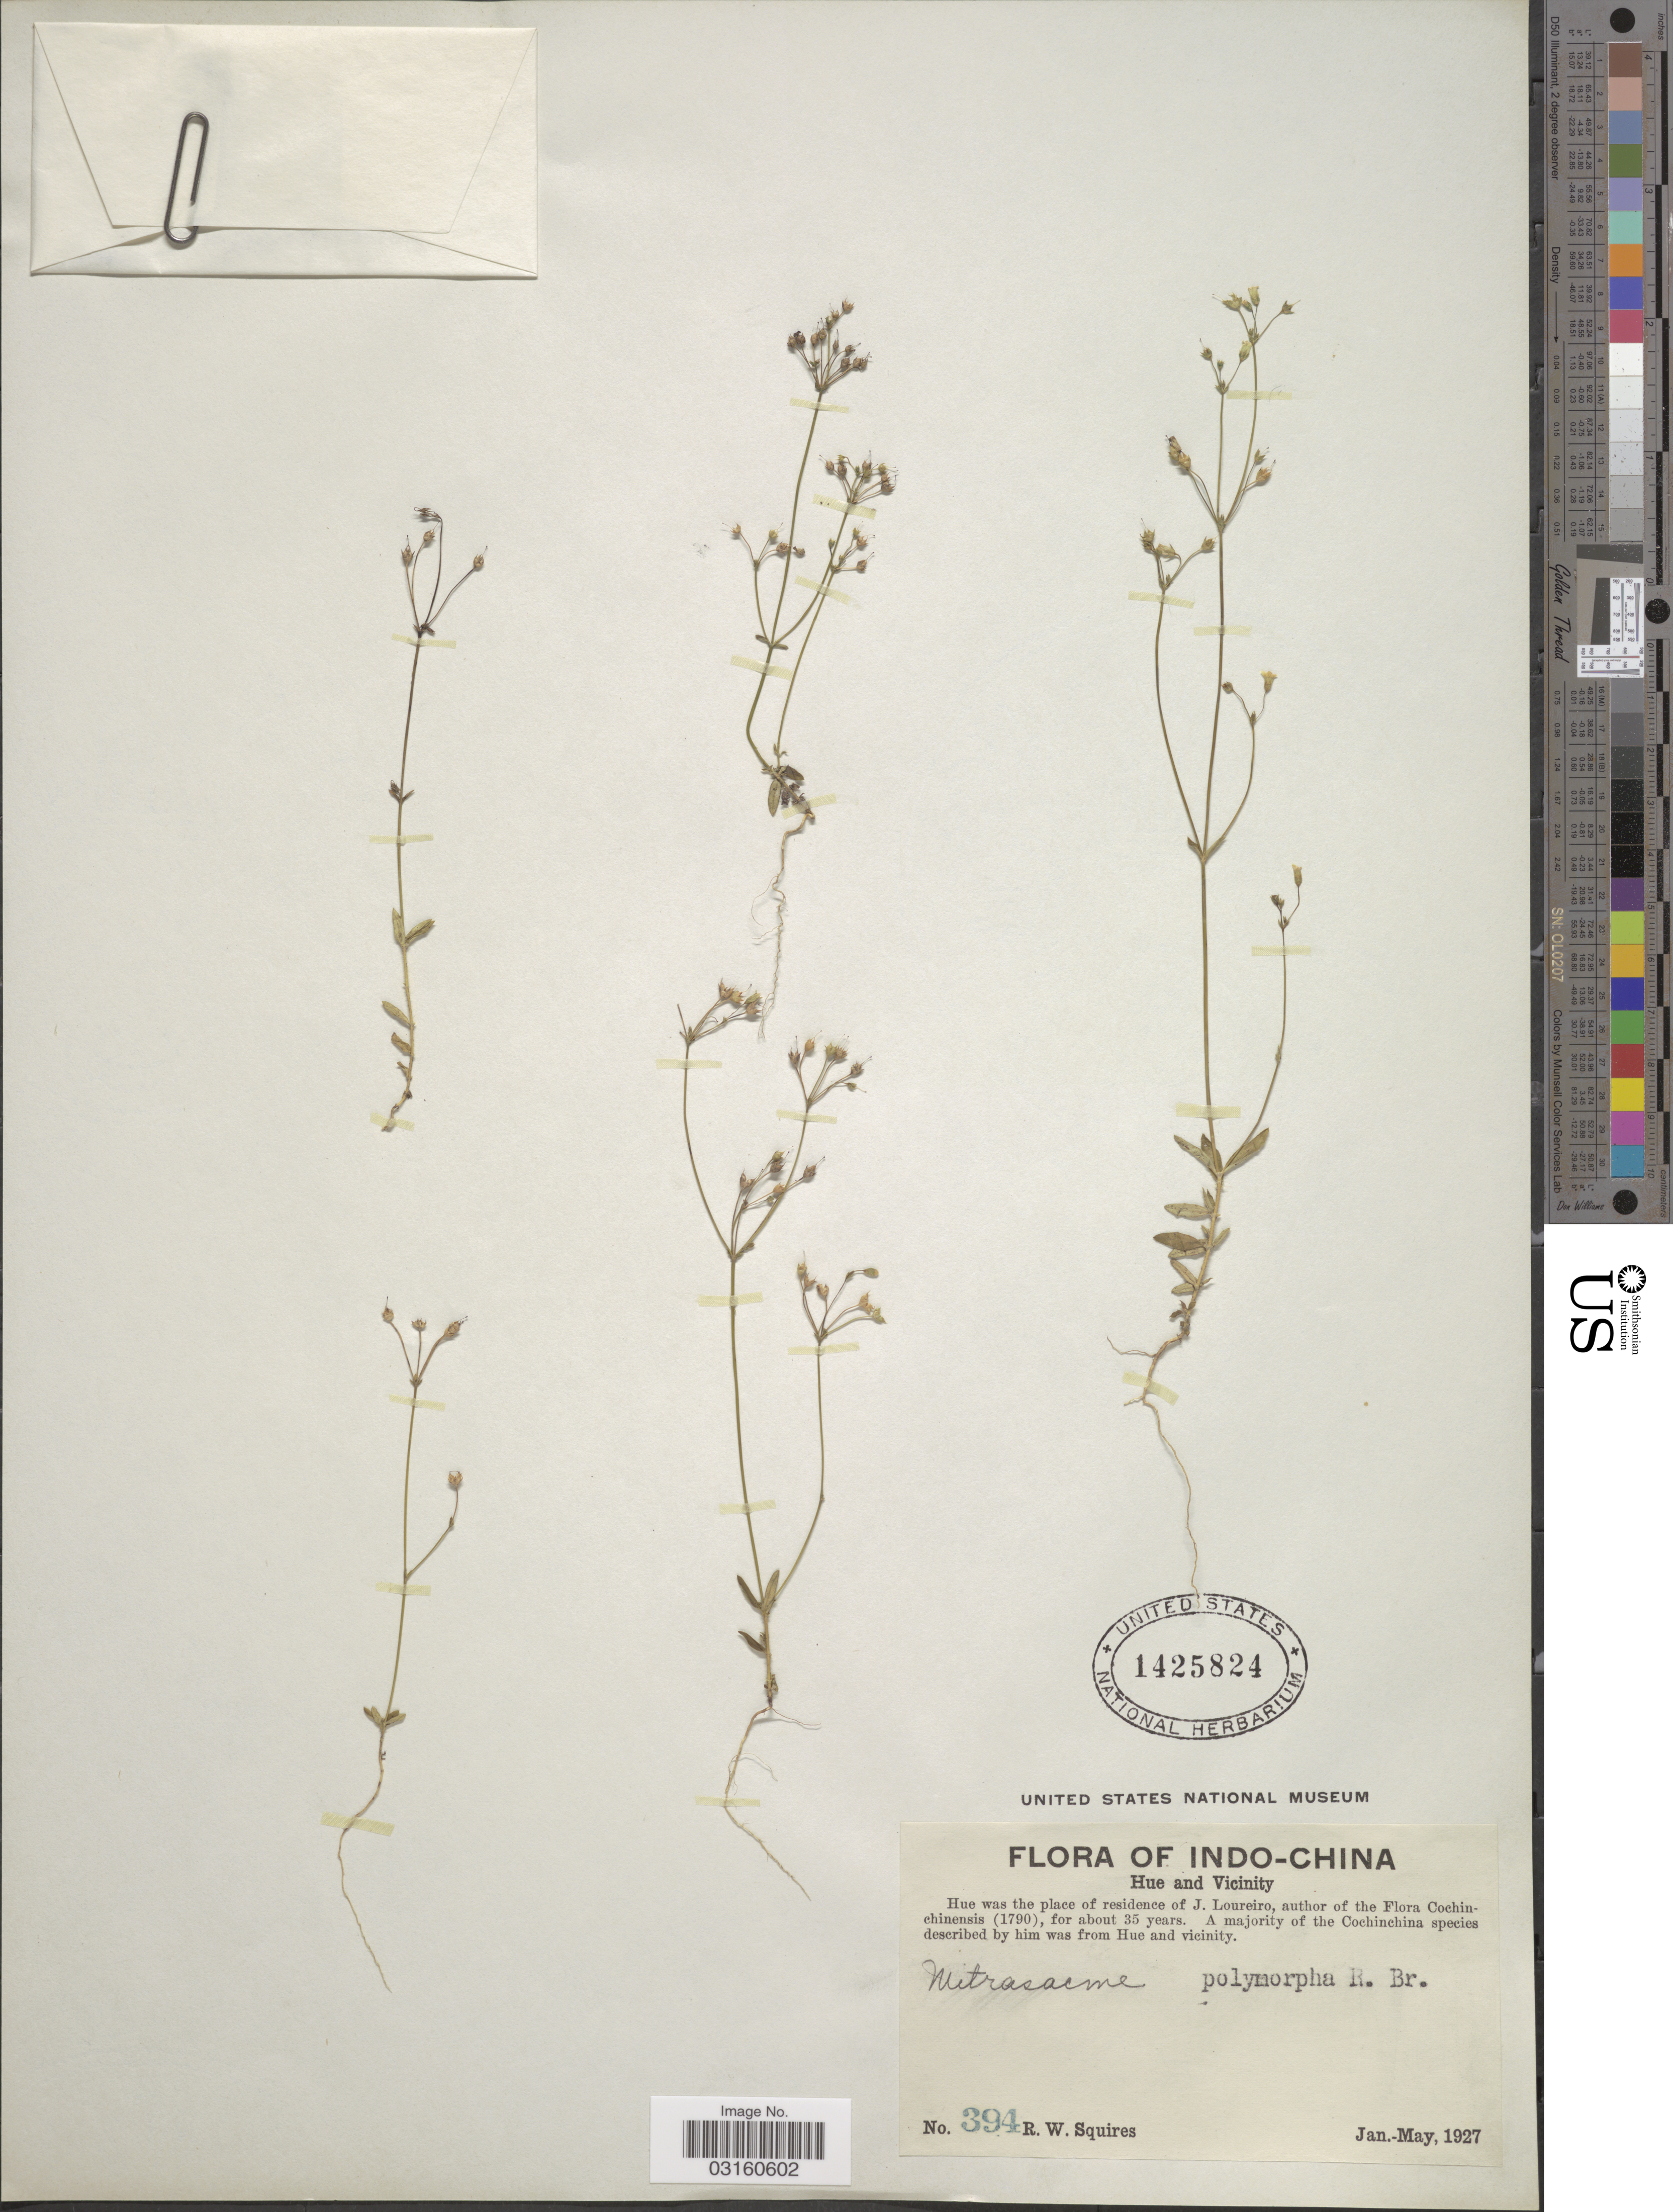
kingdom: Plantae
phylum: Tracheophyta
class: Magnoliopsida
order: Gentianales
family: Loganiaceae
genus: Mitrasacme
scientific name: Mitrasacme pygmaea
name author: R. Br.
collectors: R. Squires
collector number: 394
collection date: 1927-04/1927-05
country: Vietnam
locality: Indo-China. Hue and Vicinity. Hue was the place of residence of J. Loureiro.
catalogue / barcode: US 1425824